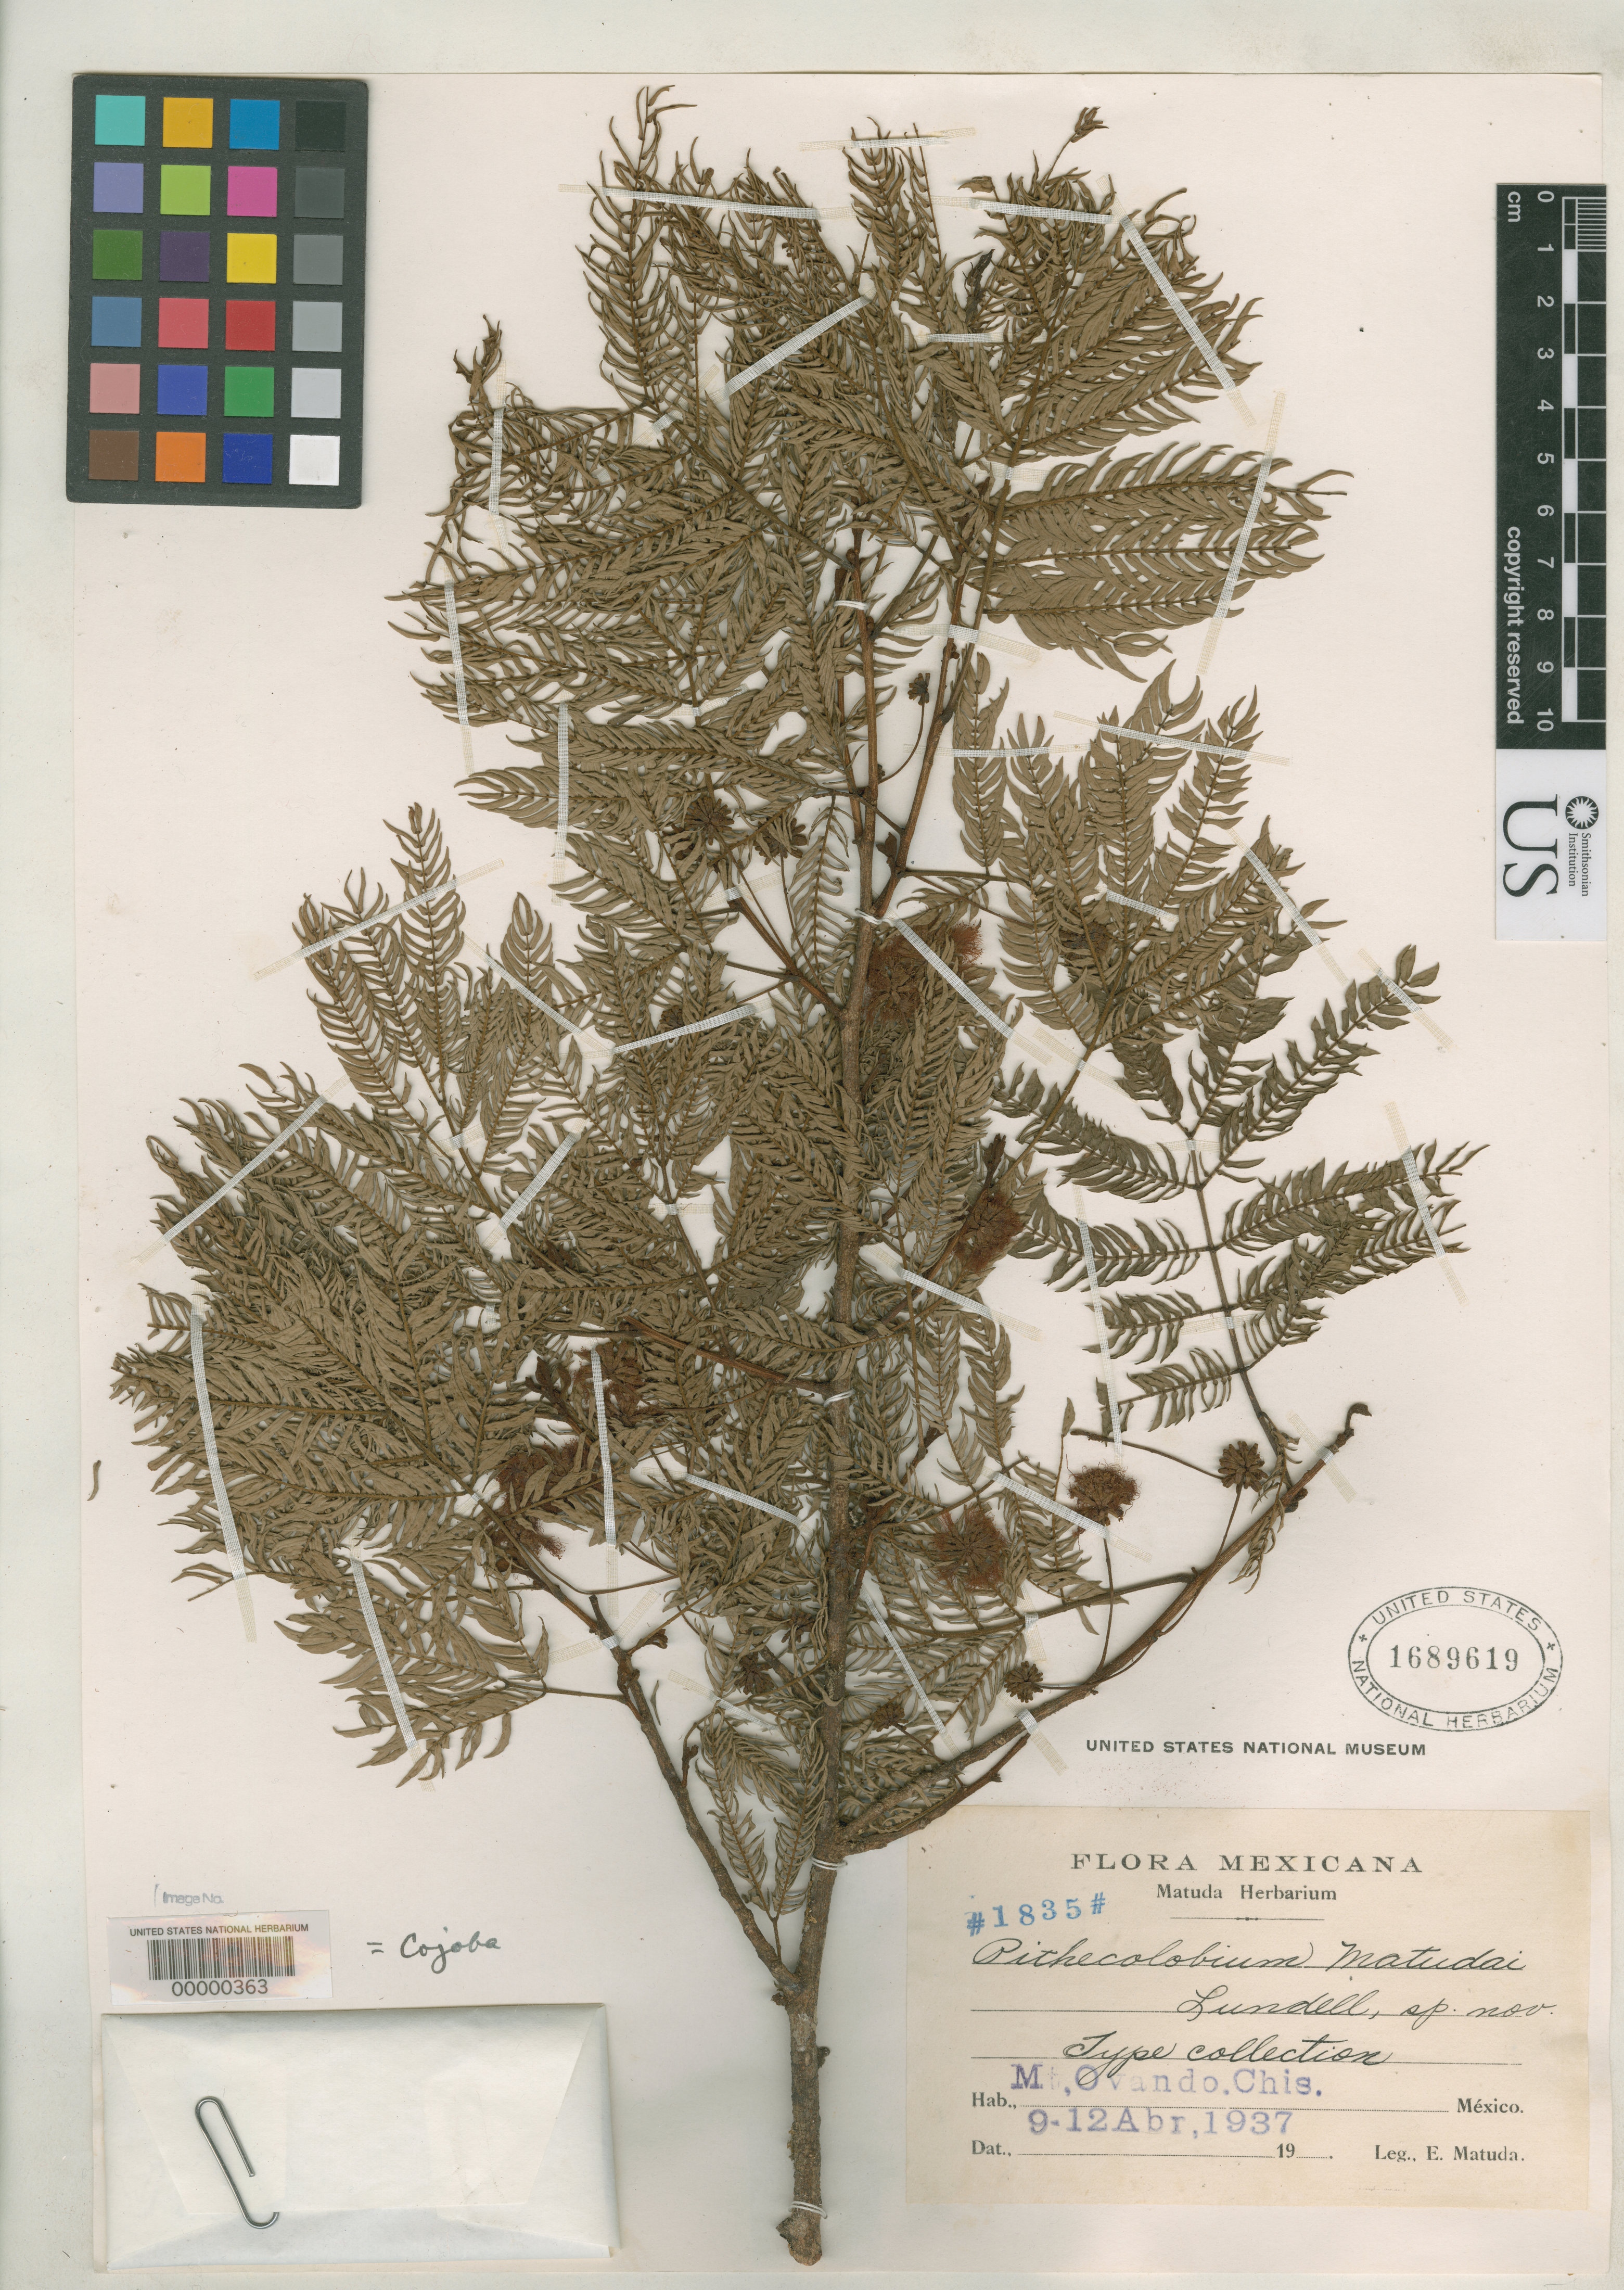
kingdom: Plantae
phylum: Tracheophyta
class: Magnoliopsida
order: Fabales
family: Fabaceae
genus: Pithecellobium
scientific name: Pithecellobium matudai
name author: Lundell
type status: Isotype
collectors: E. Matuda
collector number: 1835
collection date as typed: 09 Apr 1937 to 12 Apr 1937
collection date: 1937-04-09/1937-04-12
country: Mexico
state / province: Chiapas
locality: Mt. Ovando.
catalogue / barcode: US 1689619